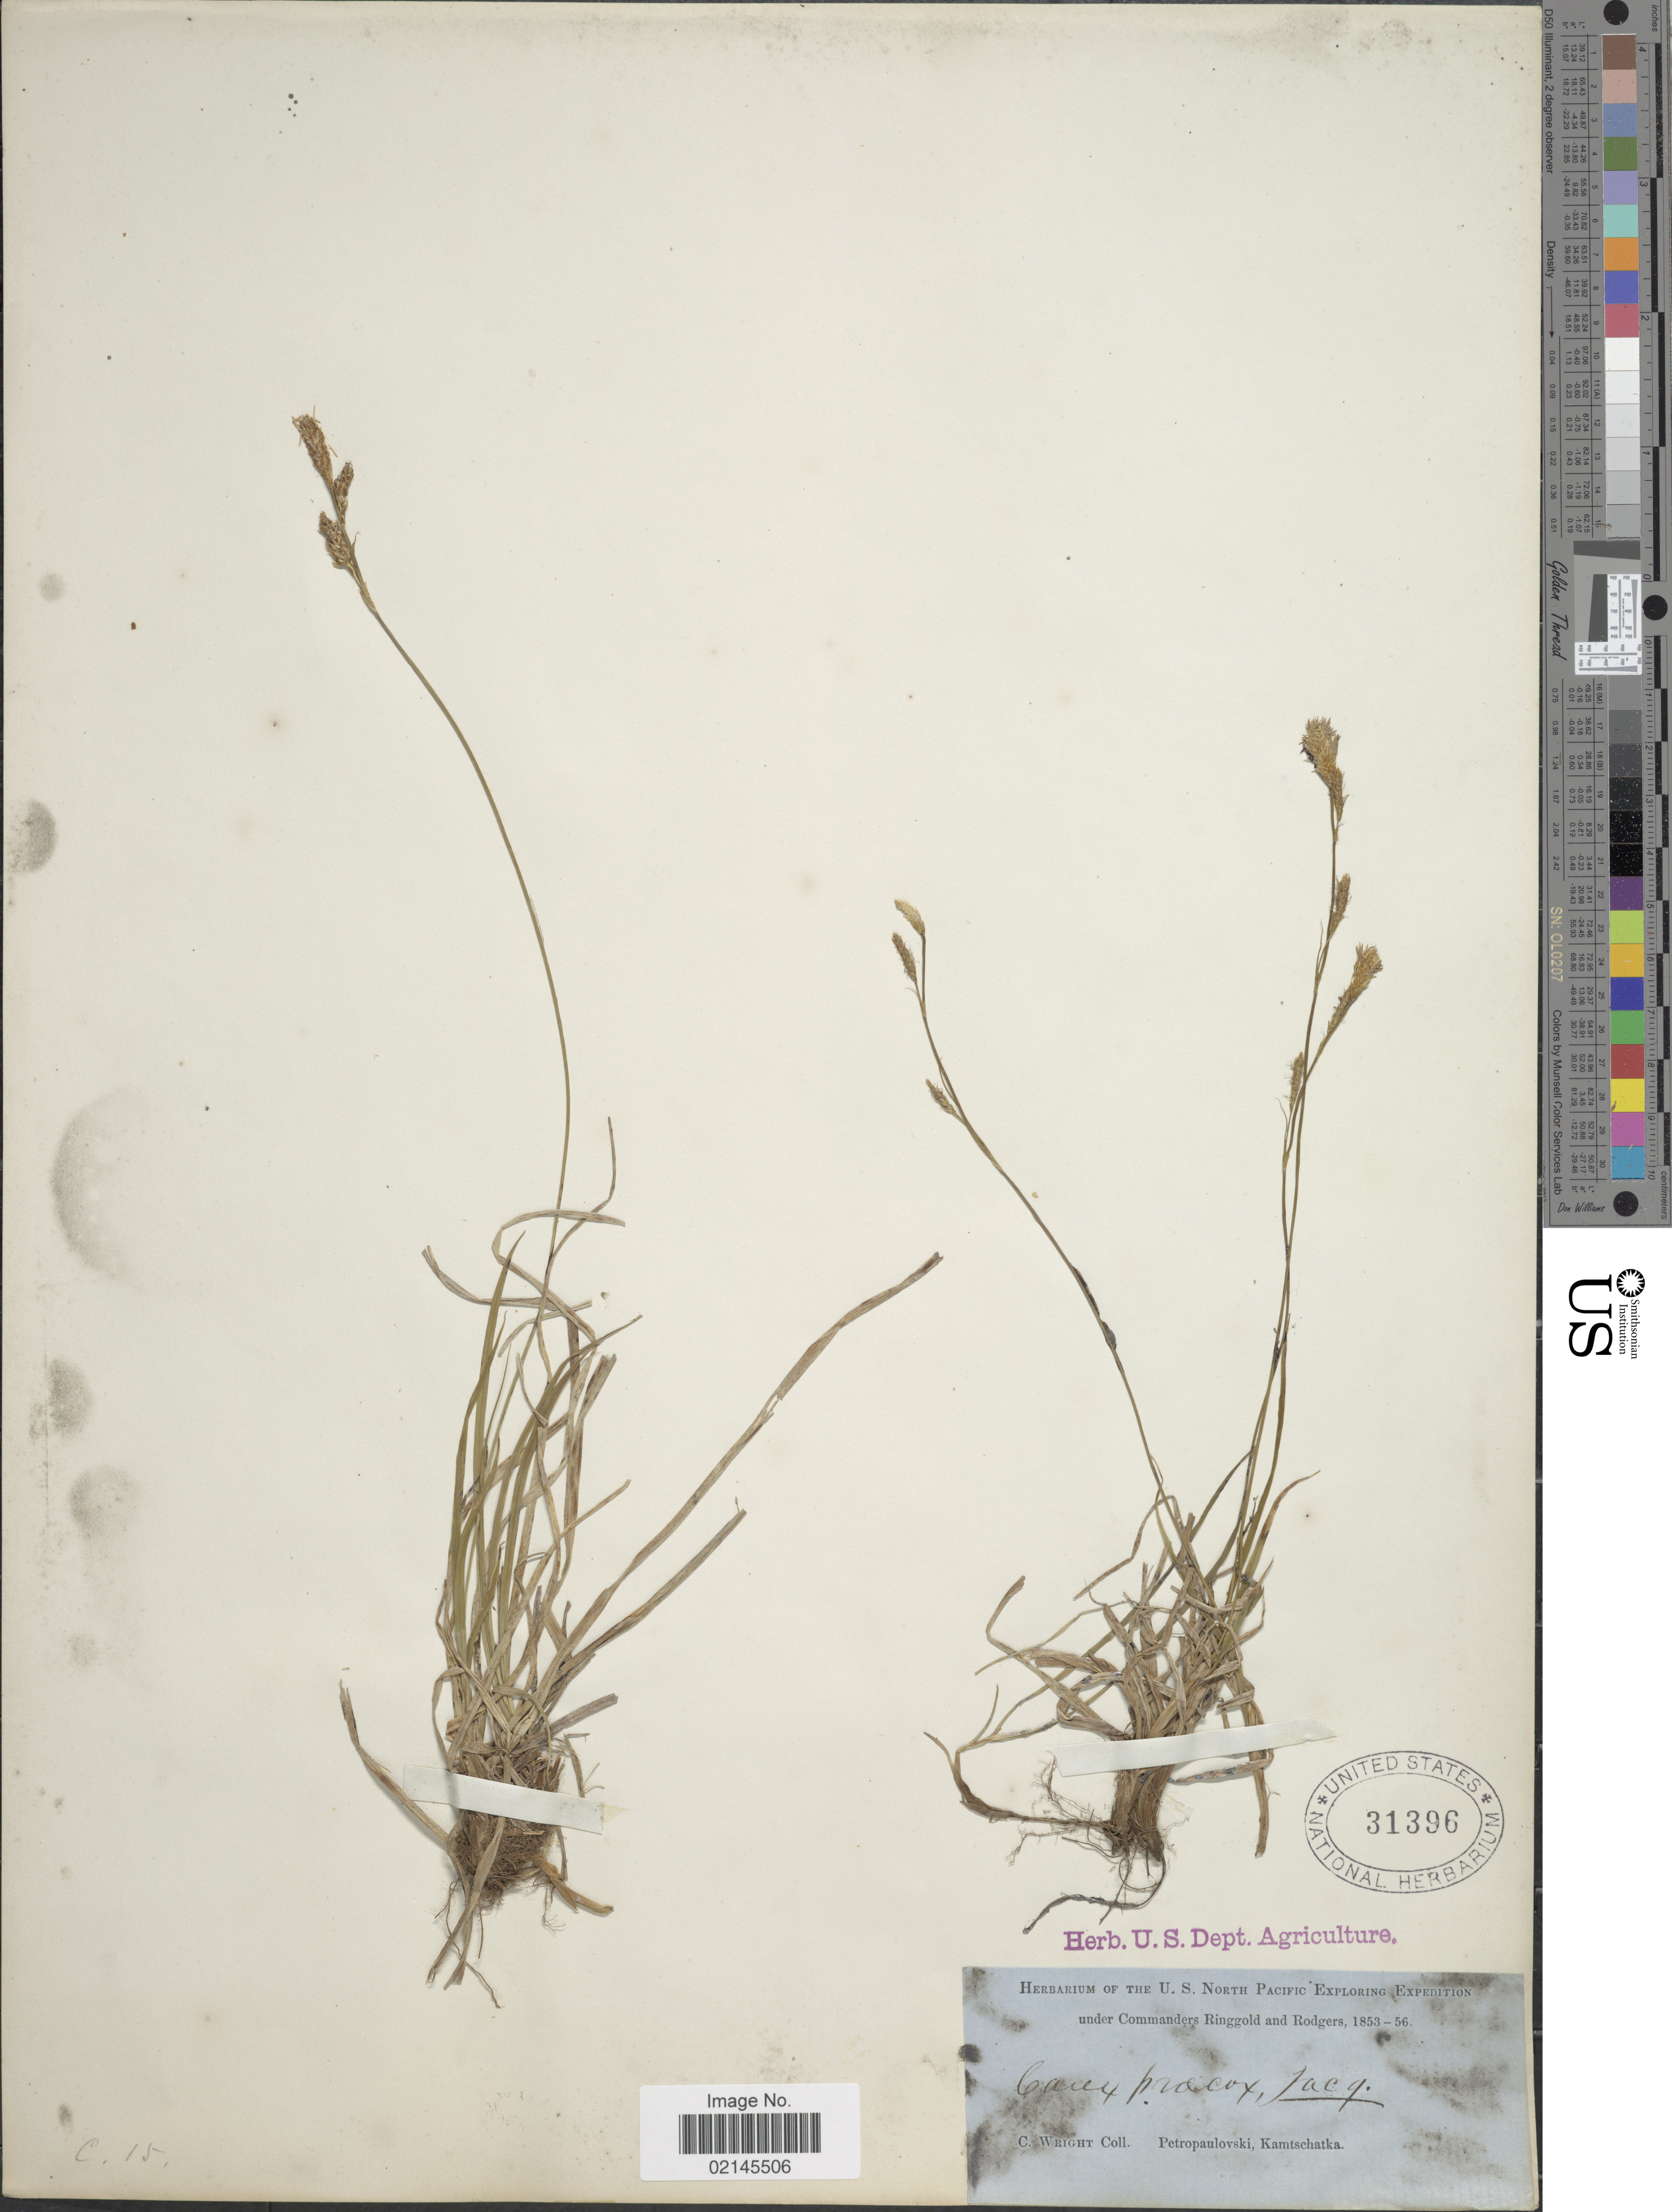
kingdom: Plantae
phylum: Tracheophyta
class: Liliopsida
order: Poales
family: Cyperaceae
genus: Carex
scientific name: Carex praecox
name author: Schreb.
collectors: C. Wright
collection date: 1853/1856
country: Russian Federation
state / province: Kamchatka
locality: Petropaulovski, Kamtschatka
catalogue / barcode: US 31396